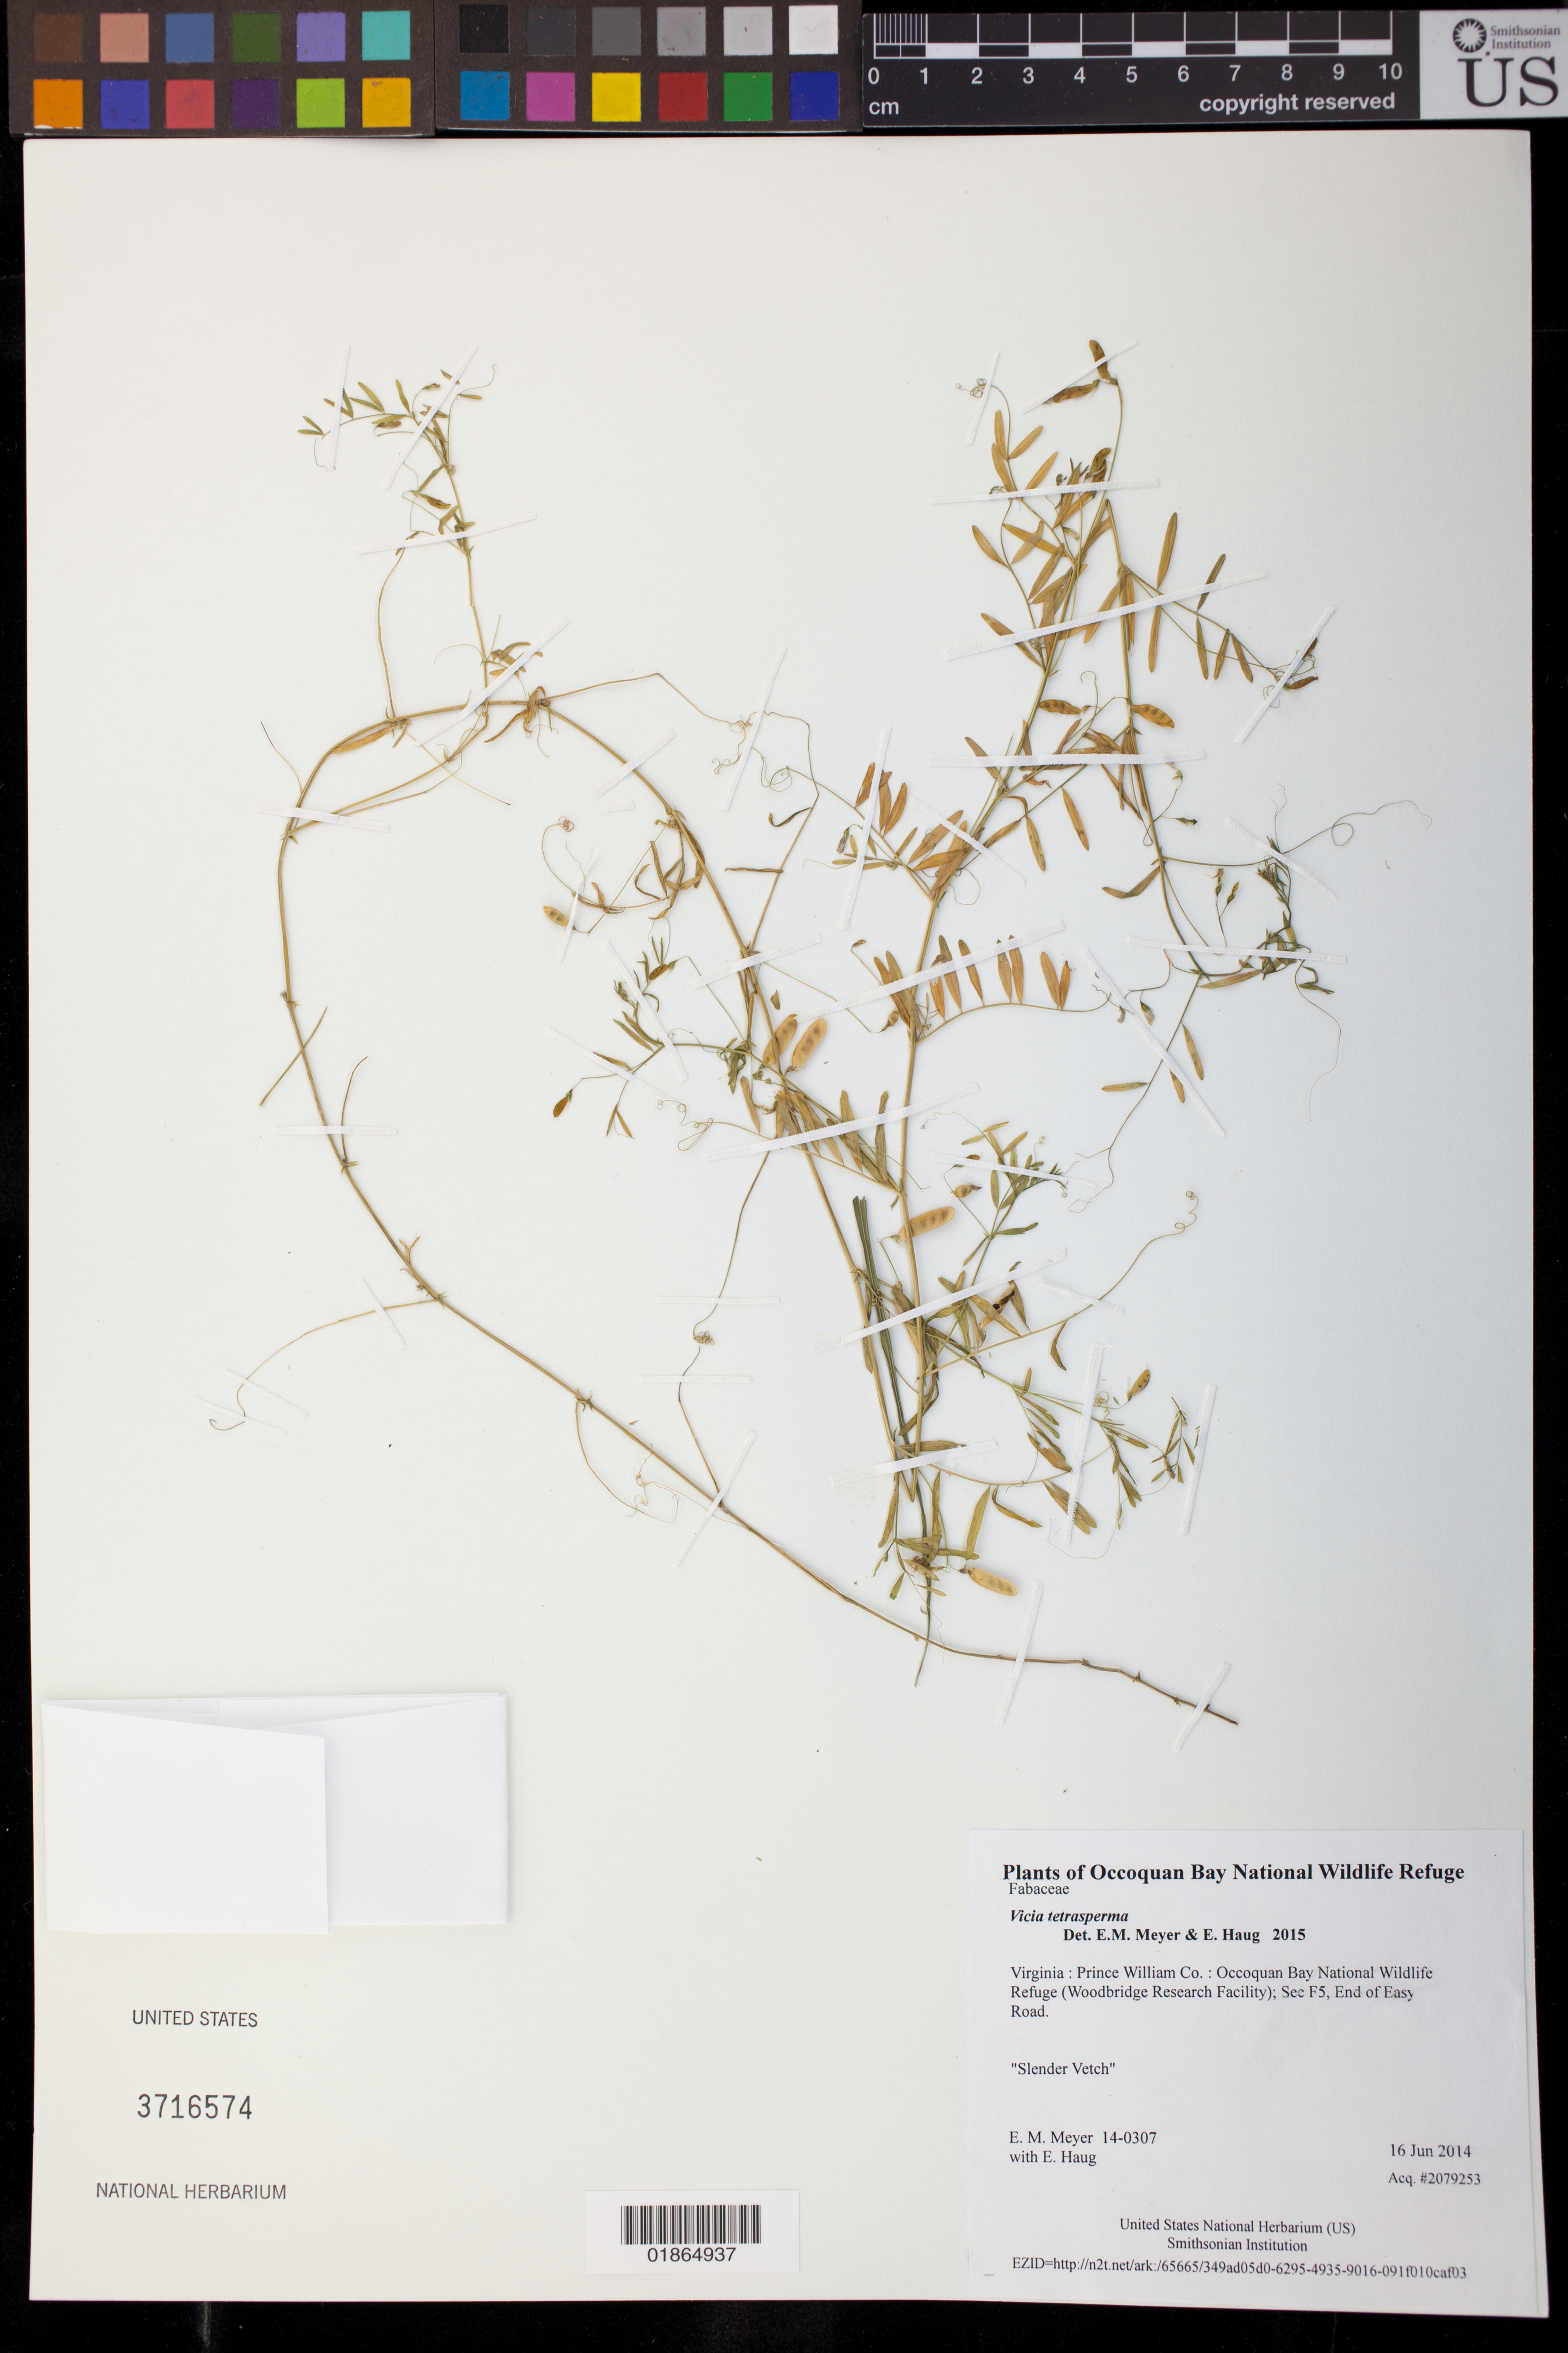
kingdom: Plantae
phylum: Tracheophyta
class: Magnoliopsida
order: Fabales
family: Fabaceae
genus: Vicia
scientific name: Vicia tetrasperma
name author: (L.) Schreb.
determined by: Meyer, E. M.; Haug, E.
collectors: E. M. Meyer & E. Haug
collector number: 14-0307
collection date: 2014-06-16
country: United States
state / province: Virginia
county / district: Prince William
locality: Occoquan Bay National Wildlife Refuge (Woodbridge Research Facility); Sec F5, End of Easy Road.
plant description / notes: Slender Vetch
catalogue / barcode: US 3716574